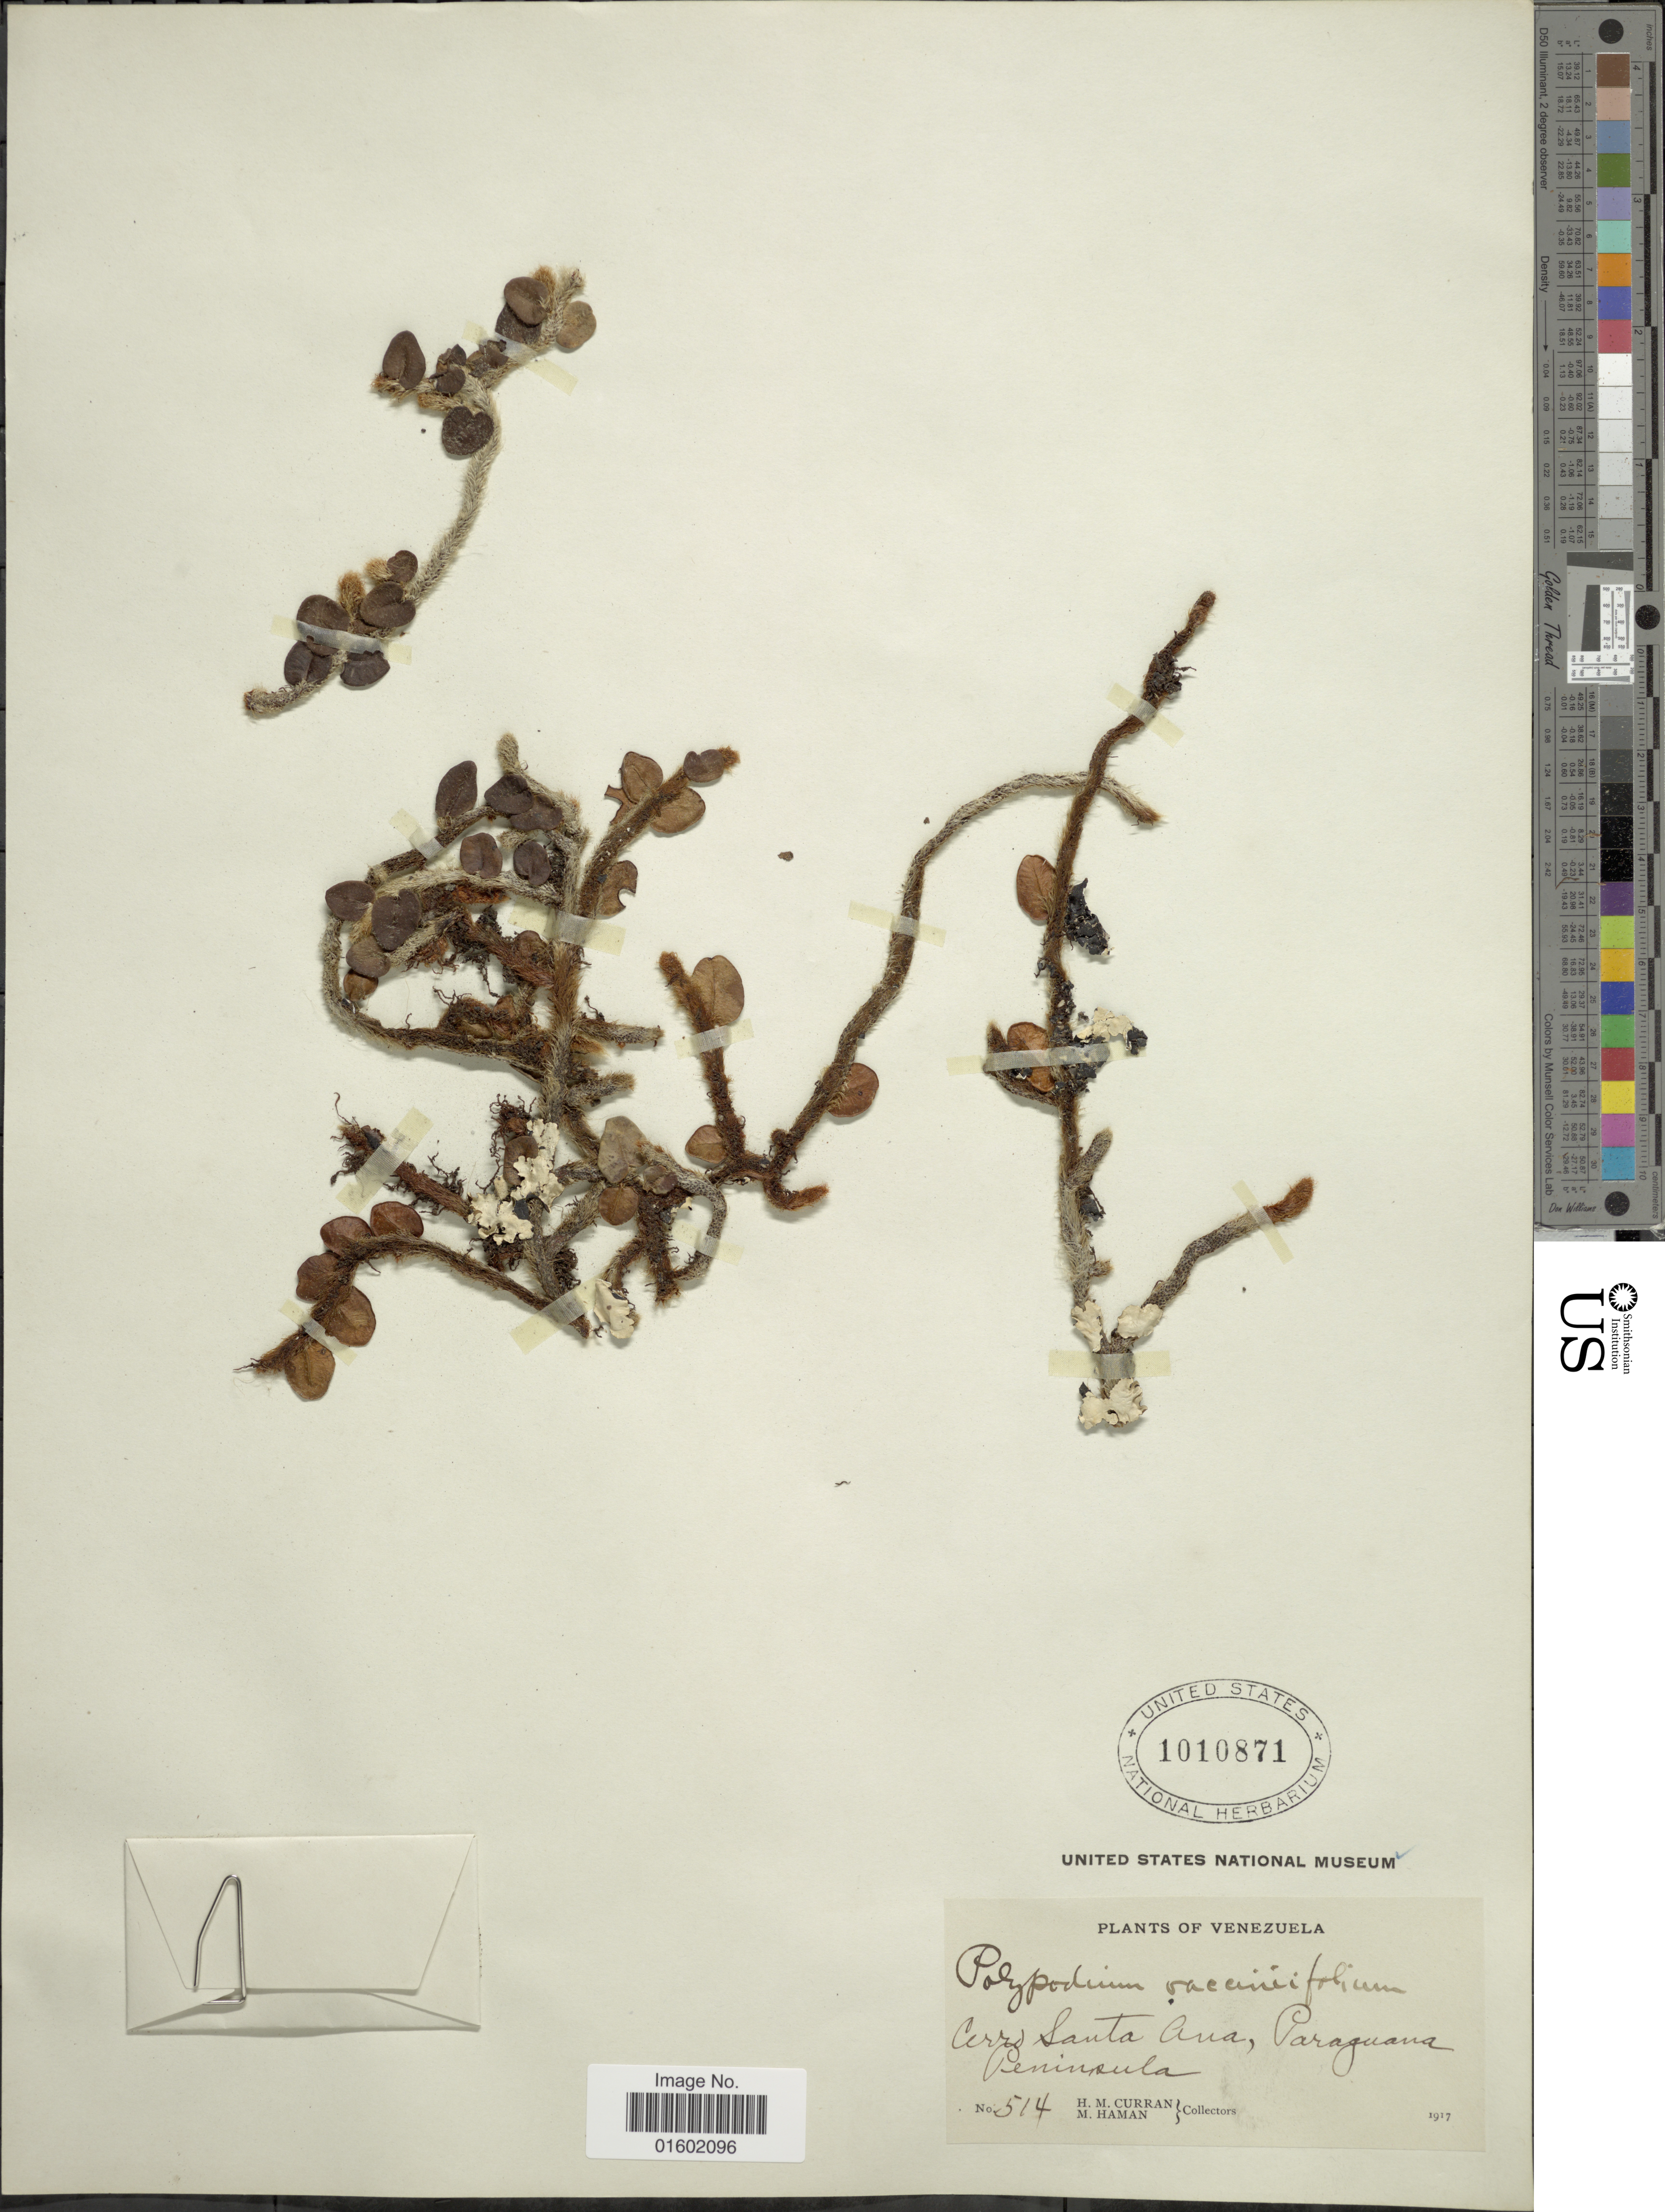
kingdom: Plantae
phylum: Tracheophyta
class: Polypodiopsida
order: Polypodiales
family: Polypodiaceae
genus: Microgramma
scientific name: Microgramma vaccinifolia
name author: (Langsd. & Fisch.) Copel.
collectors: H. M. Curran & M. Haman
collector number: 514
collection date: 1917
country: Venezuela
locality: Cerro Santa Ana, Paraguana Peninsula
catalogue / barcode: US 1010871